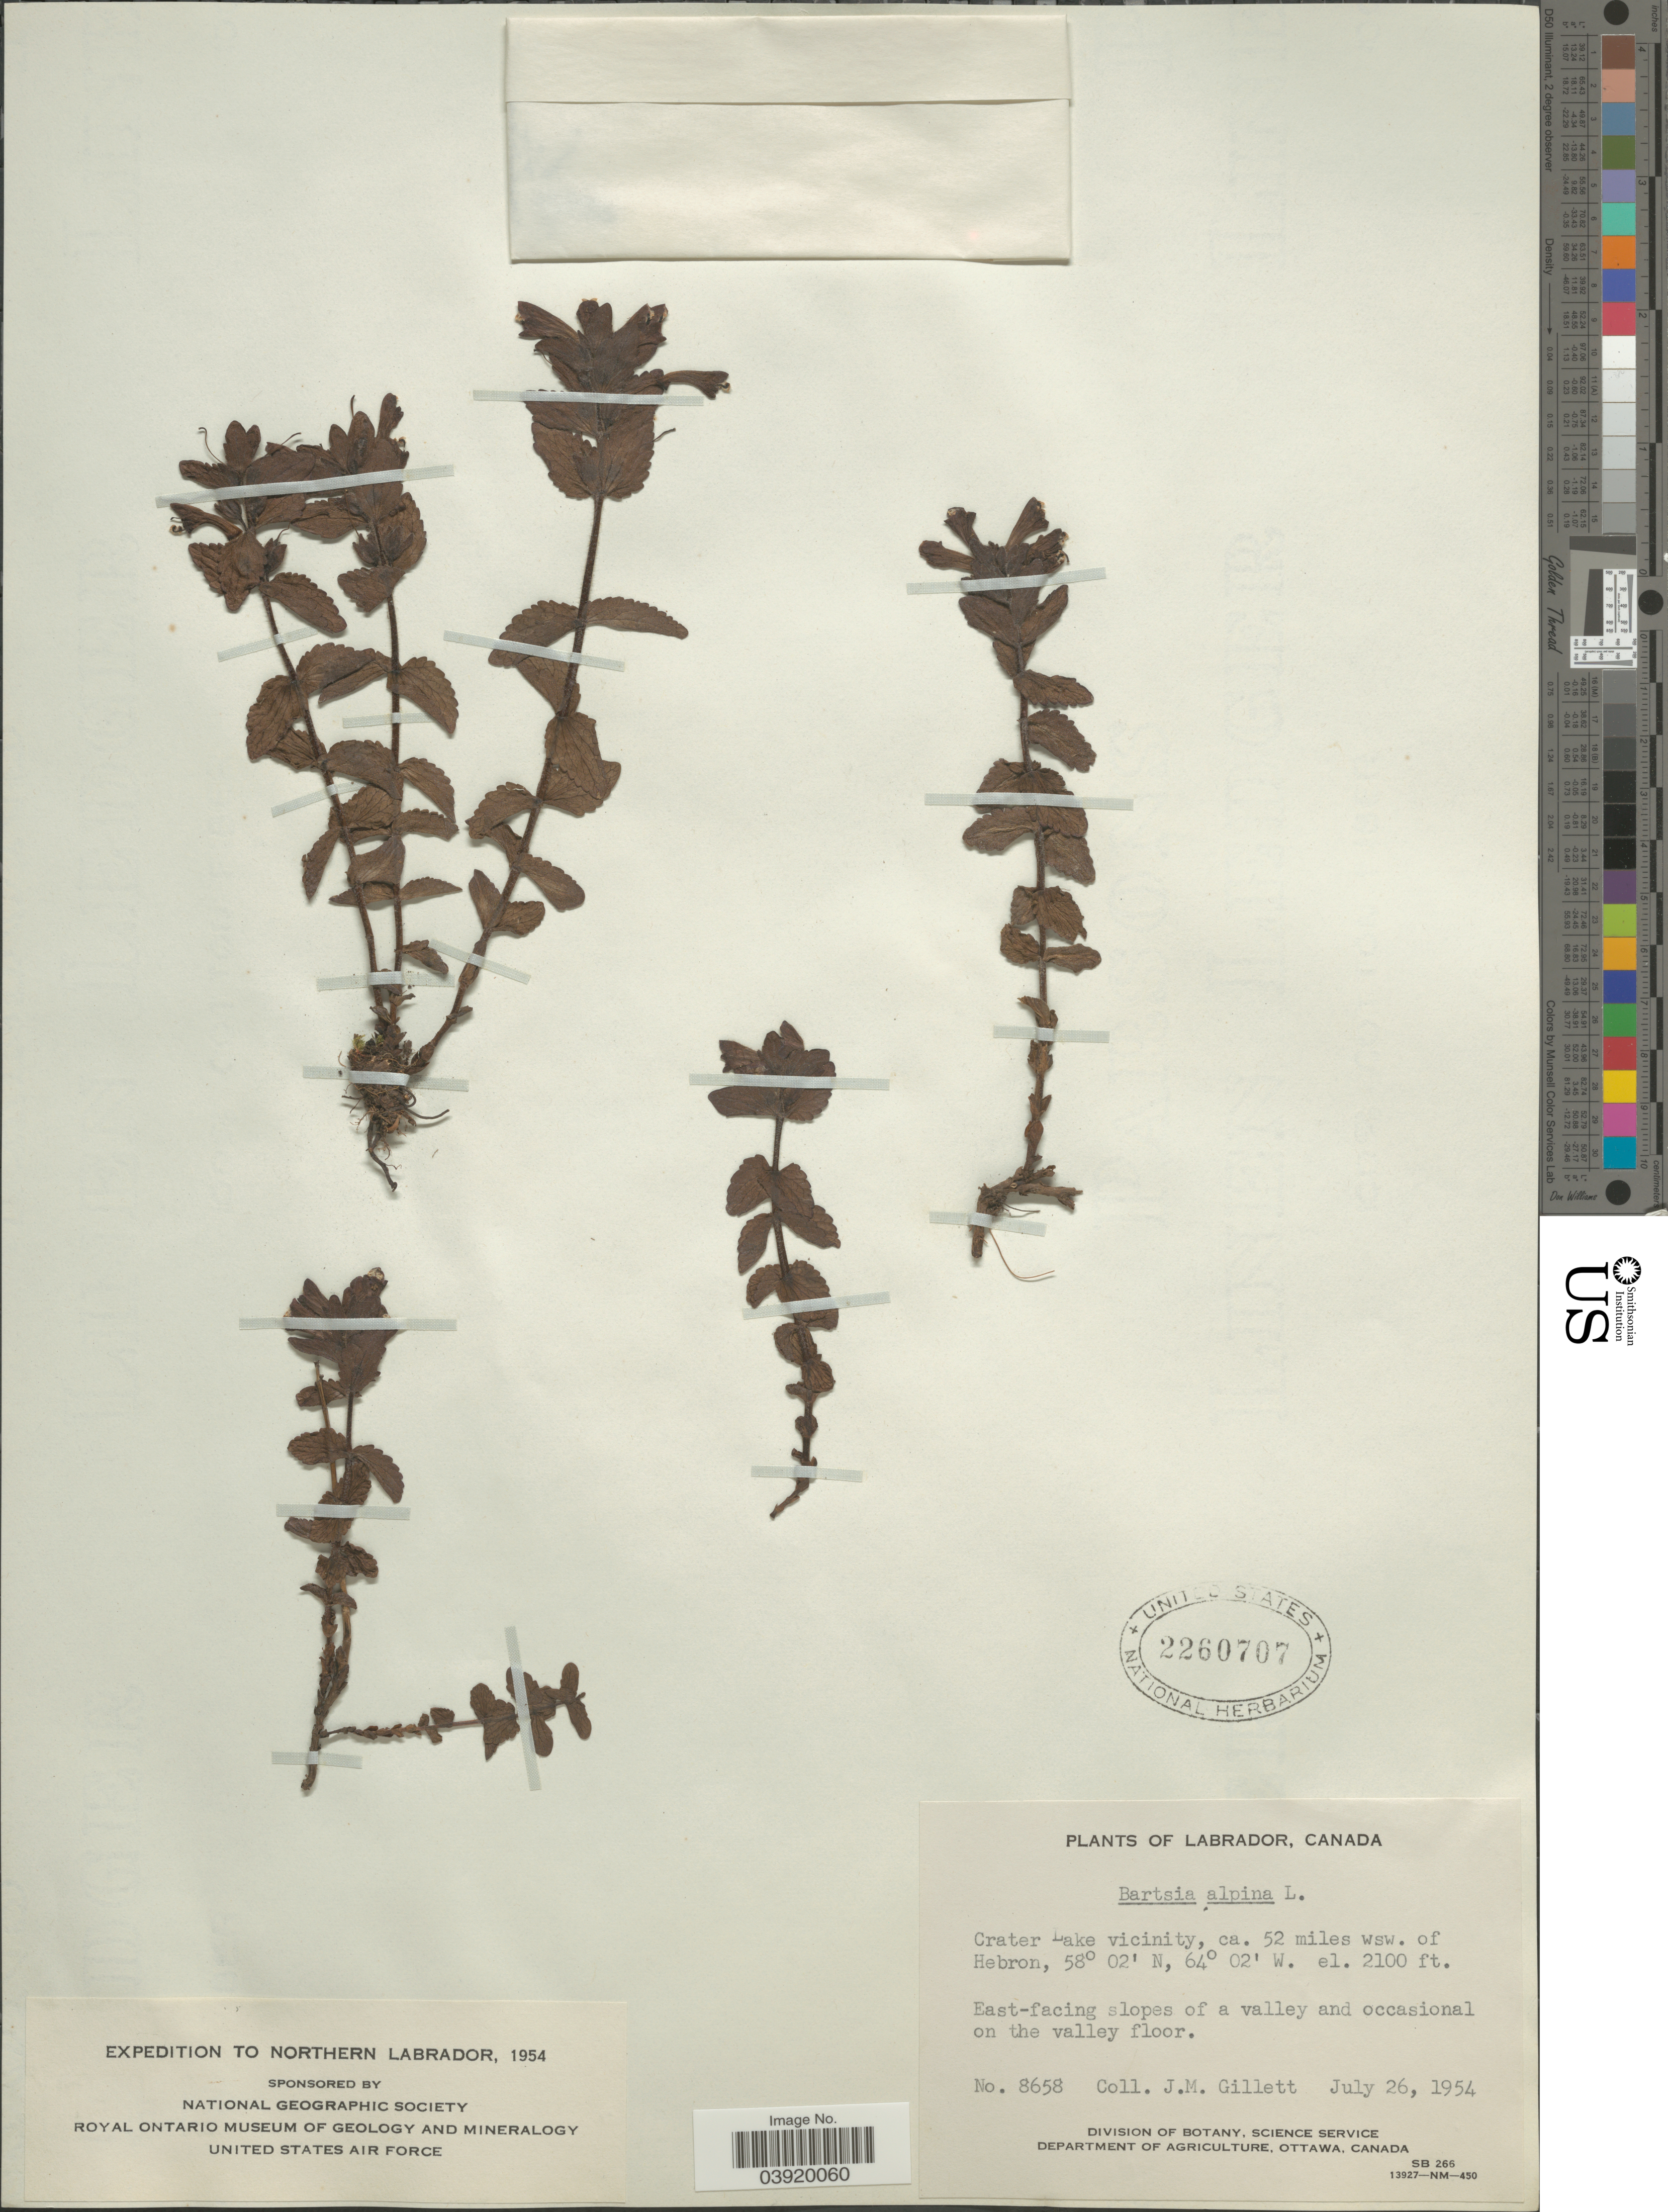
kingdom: Plantae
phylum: Tracheophyta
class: Magnoliopsida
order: Lamiales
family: Orobanchaceae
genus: Bartsia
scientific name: Bartsia alpina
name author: L.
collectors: J. M. Gillett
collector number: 8658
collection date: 1954-07-26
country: Canada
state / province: Newfoundland and Labrador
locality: Northern Labrador. Crater Lake vicinity, ca. 52 miles wsw. of Hebron. East facing slopes of a valley and occasional on the valley floor.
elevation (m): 640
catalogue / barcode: US 2260707